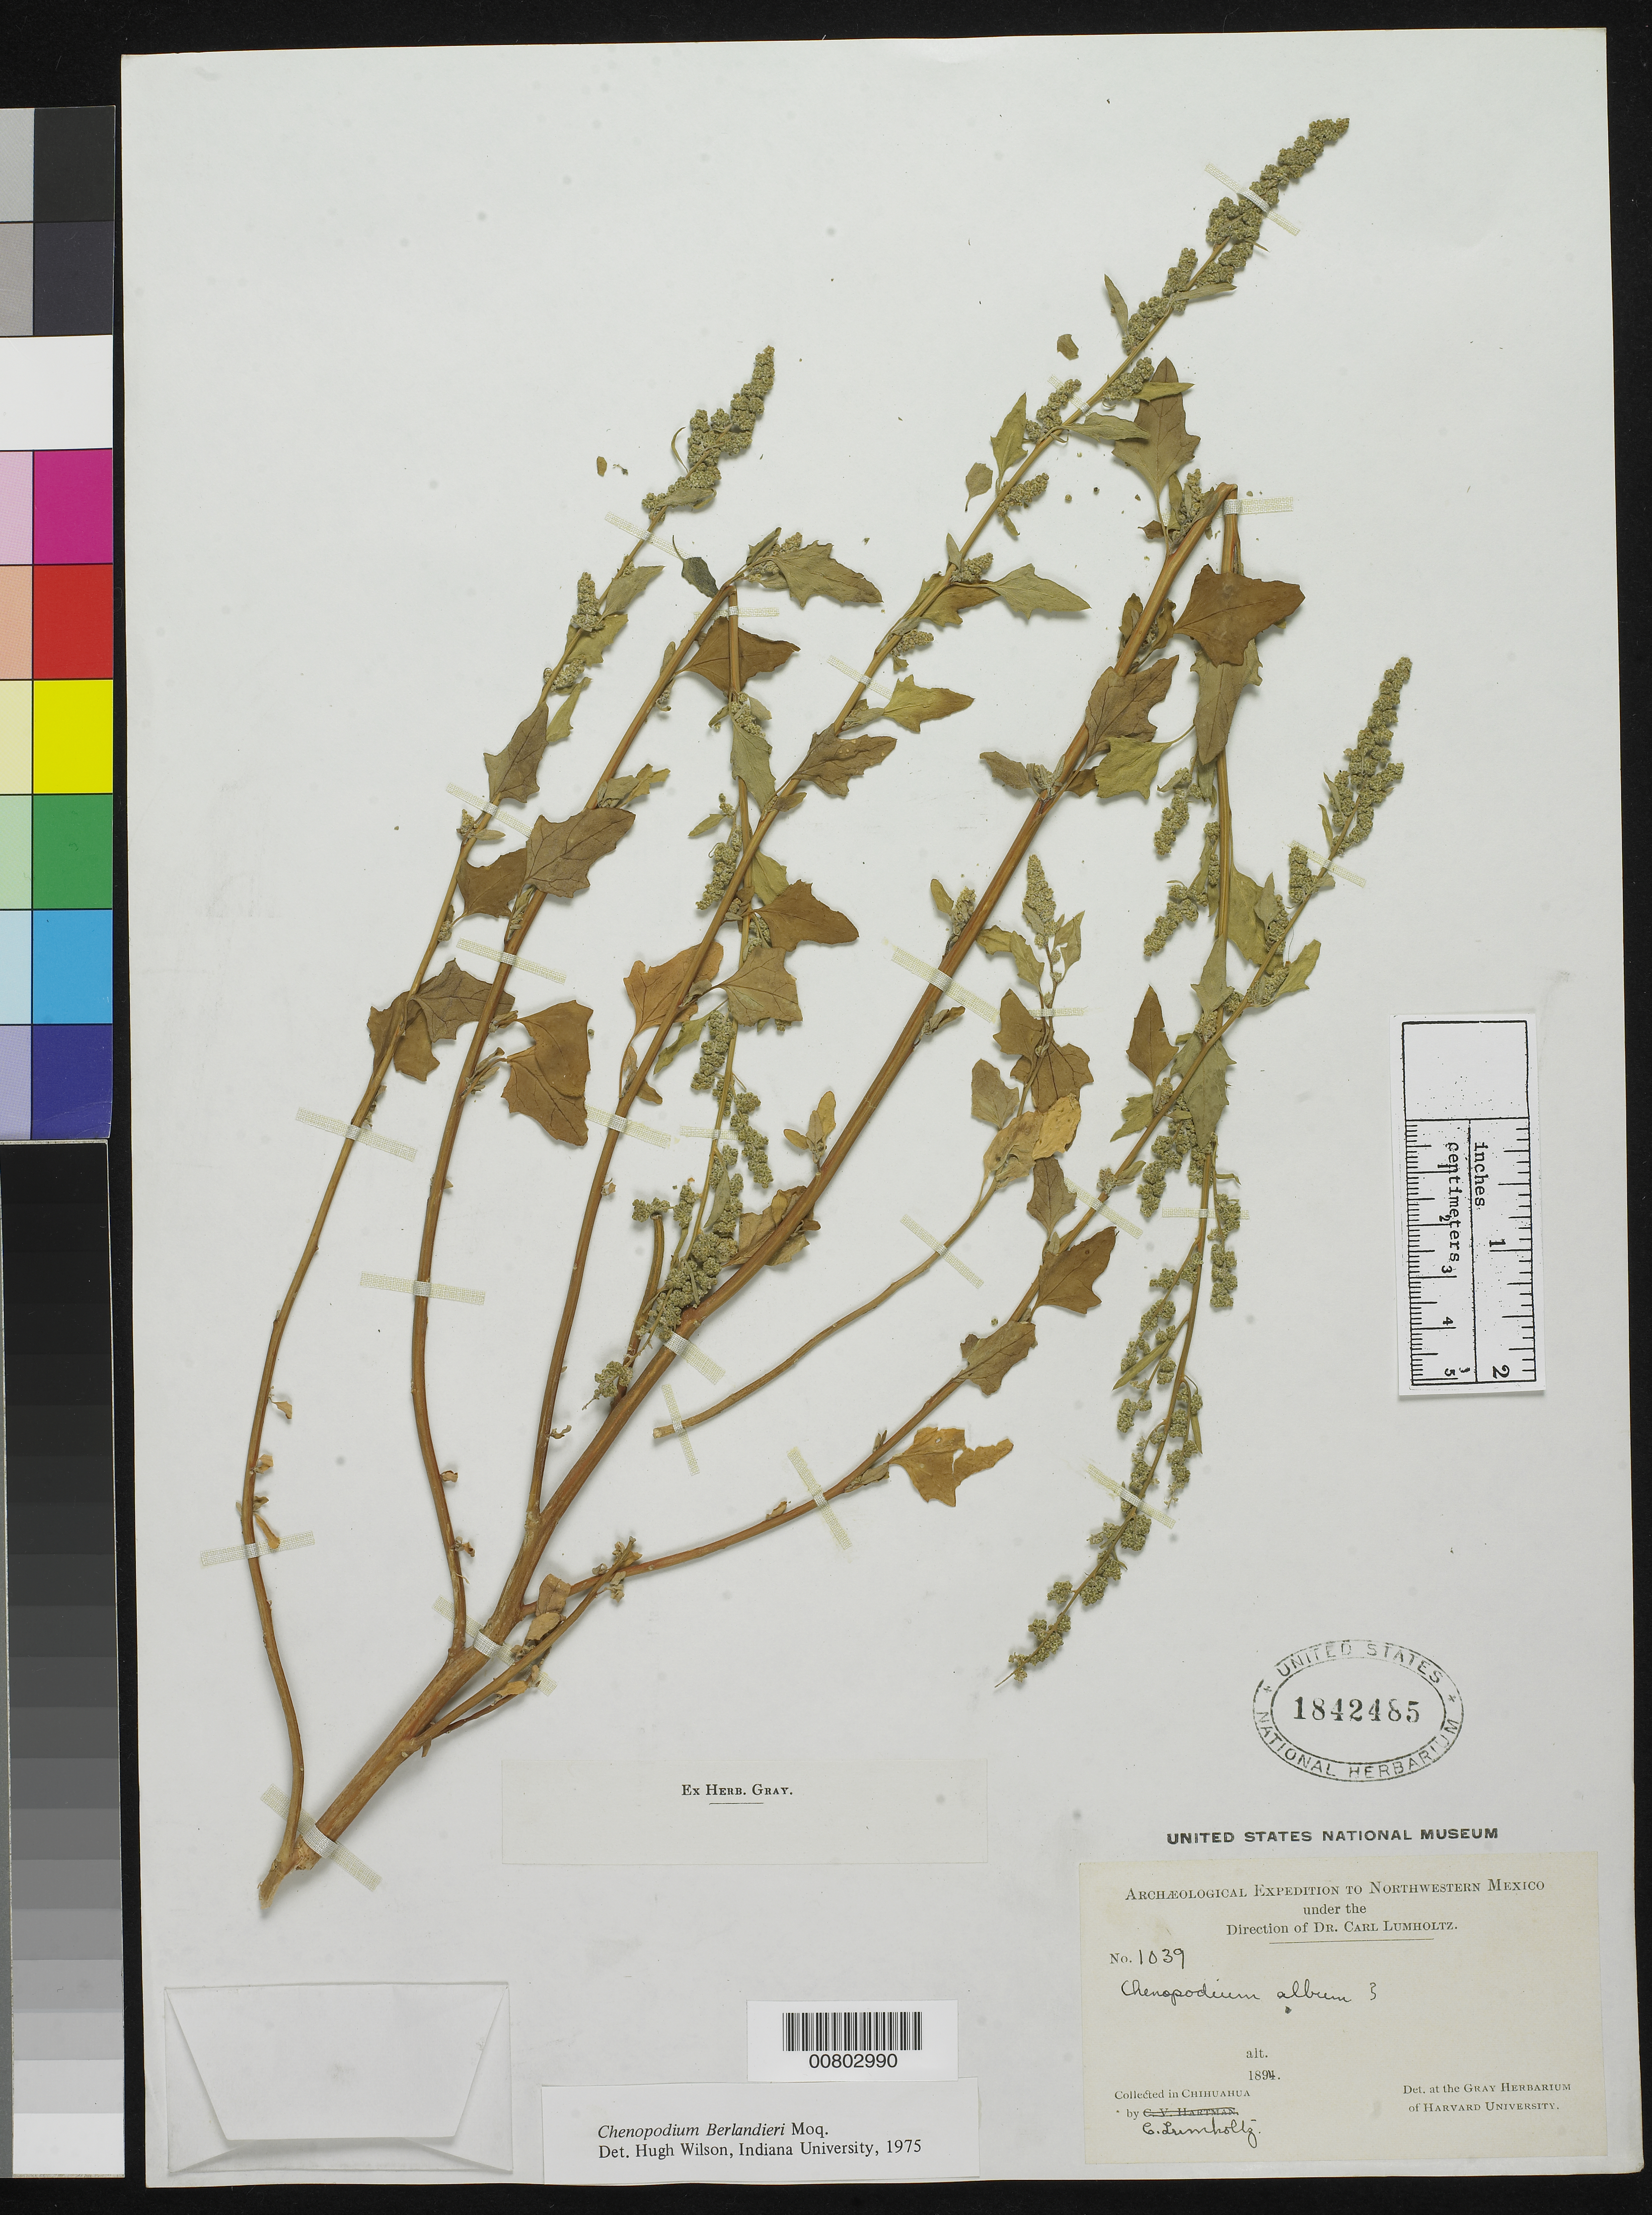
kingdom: Plantae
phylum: Tracheophyta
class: Magnoliopsida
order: Caryophyllales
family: Amaranthaceae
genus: Chenopodium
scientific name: Chenopodium berlandieri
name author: Moq.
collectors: C. Lumholtz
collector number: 1039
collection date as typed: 1894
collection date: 1894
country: Mexico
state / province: Chihuahua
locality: Chihuahua.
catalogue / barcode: US 1842485